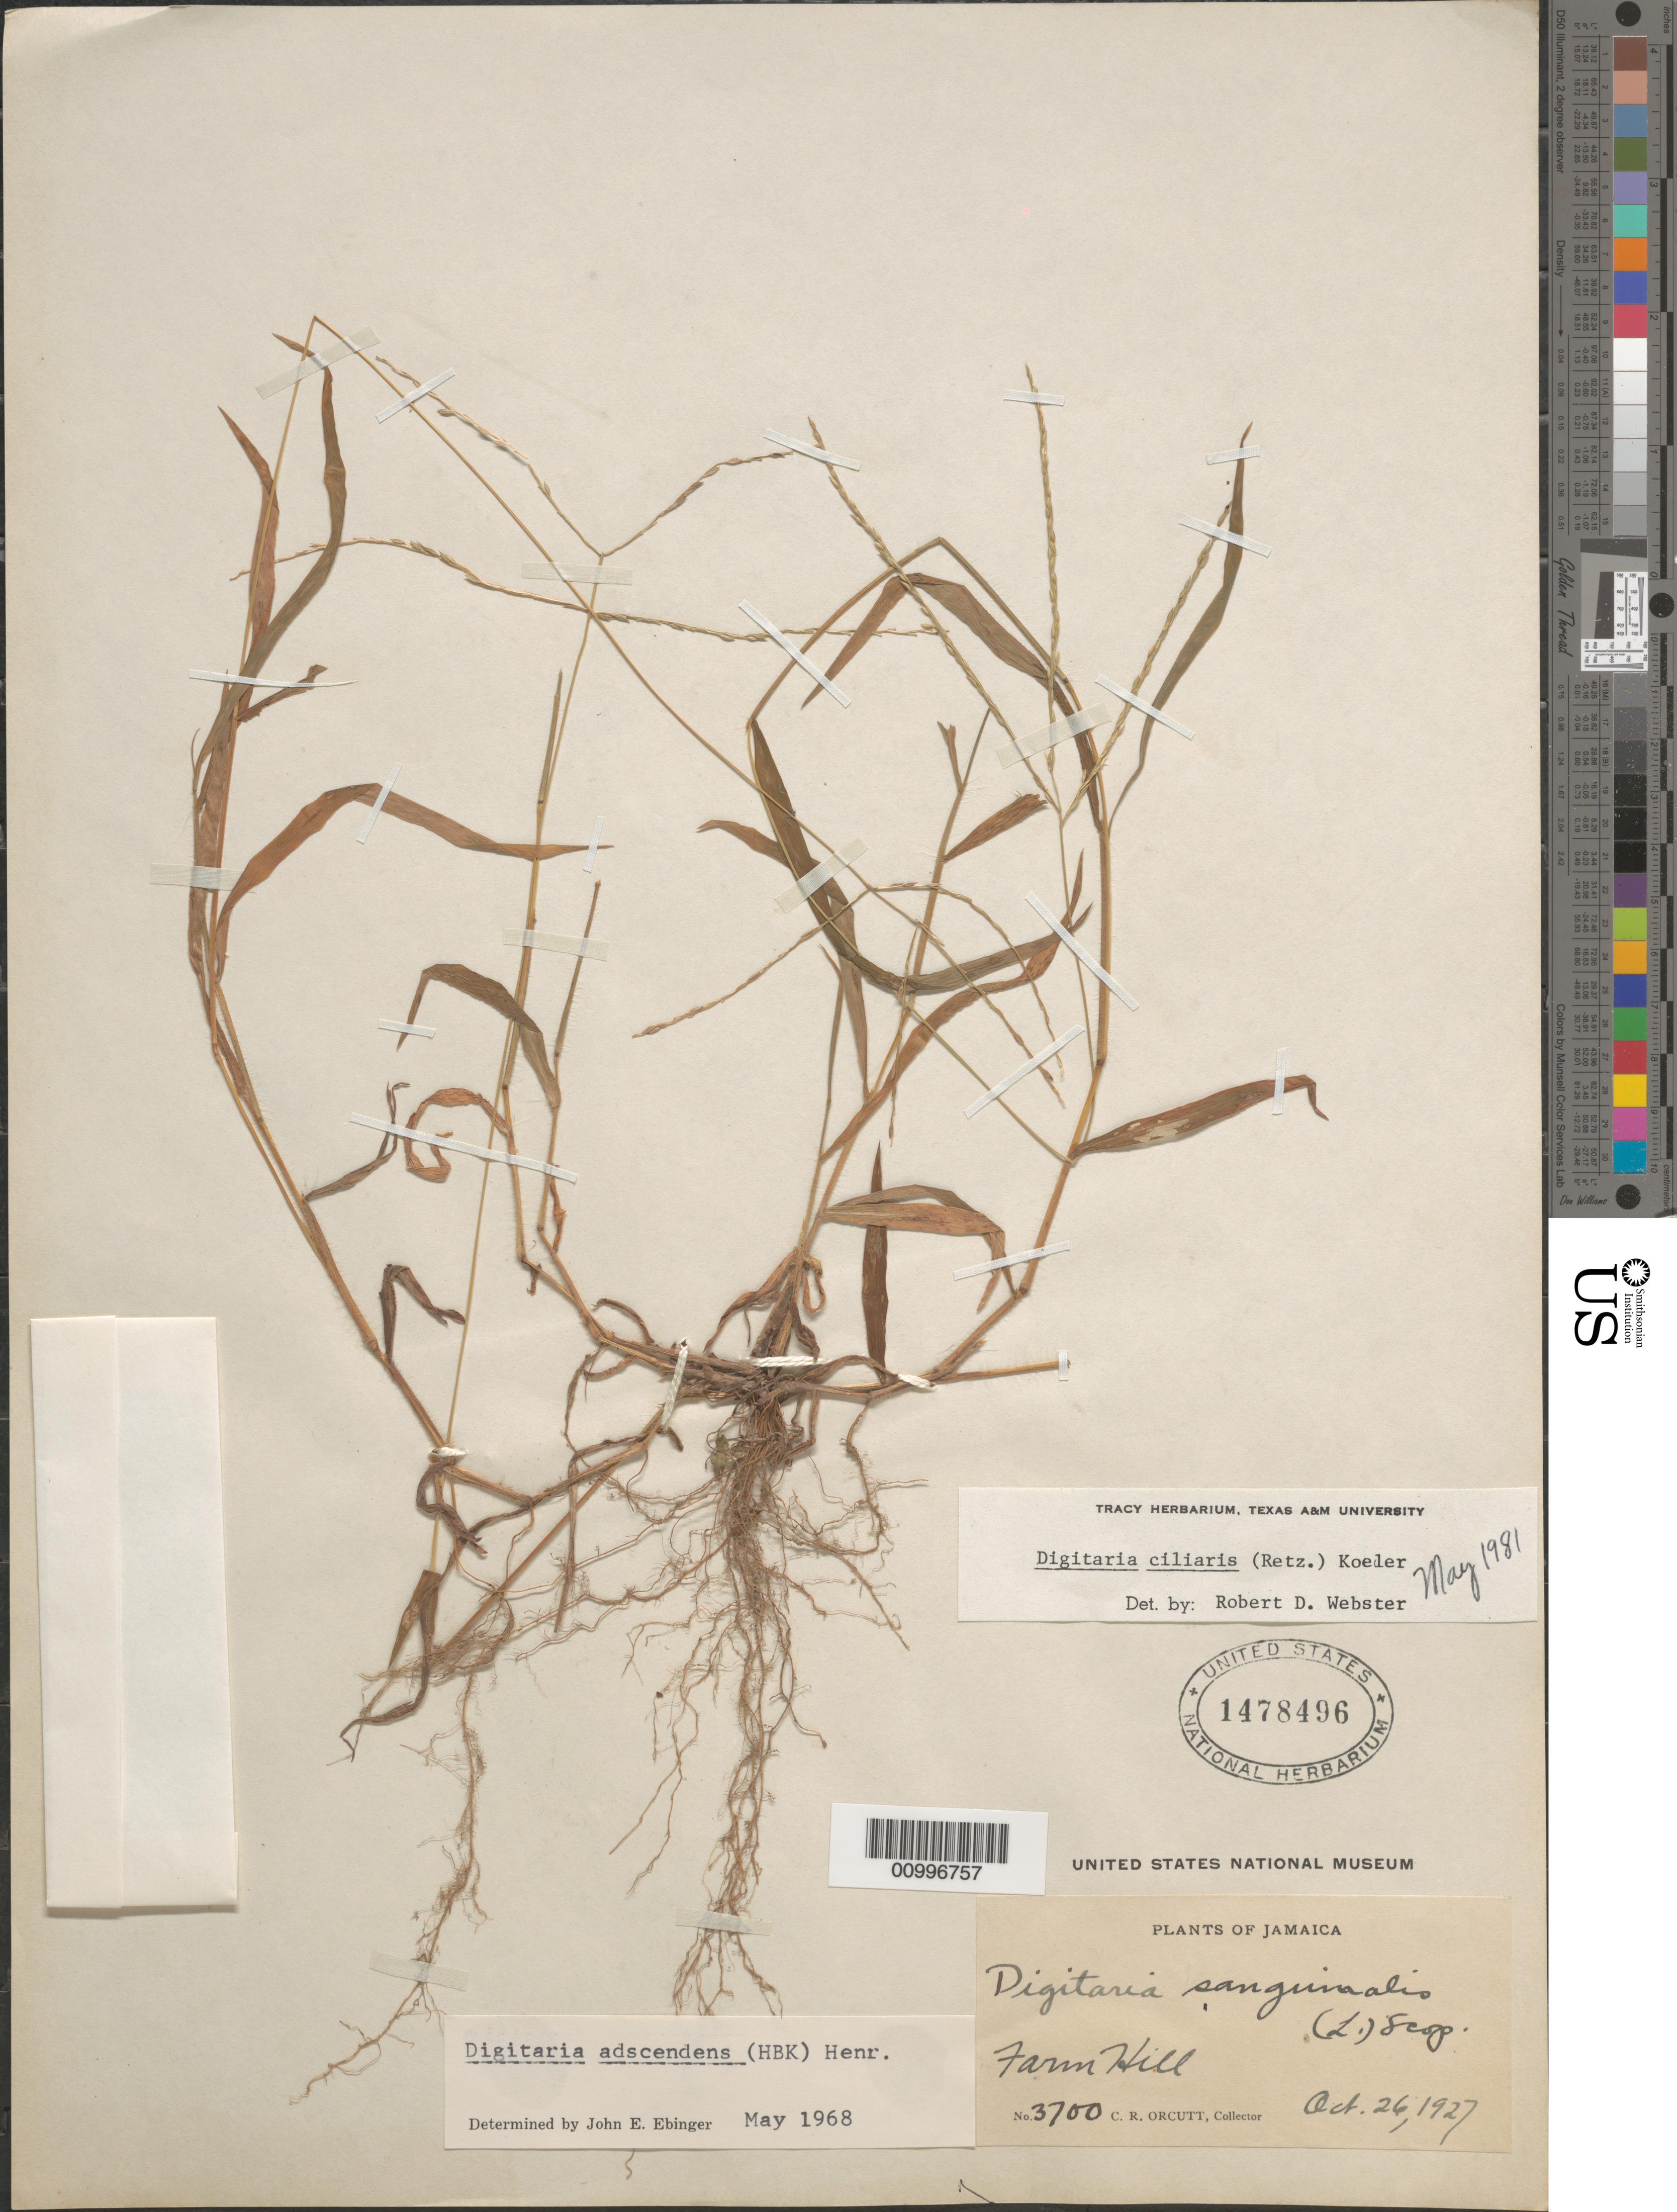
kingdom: Plantae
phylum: Tracheophyta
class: Liliopsida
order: Poales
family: Poaceae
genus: Digitaria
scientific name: Digitaria ciliaris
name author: (Retz.) Koeler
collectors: C. R. Orcutt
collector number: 3700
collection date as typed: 26 Oct 1927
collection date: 1927-10-26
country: Jamaica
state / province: Saint Thomas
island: Jamaica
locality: Farm Hill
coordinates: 0 N, 0 E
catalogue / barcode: US 1478496